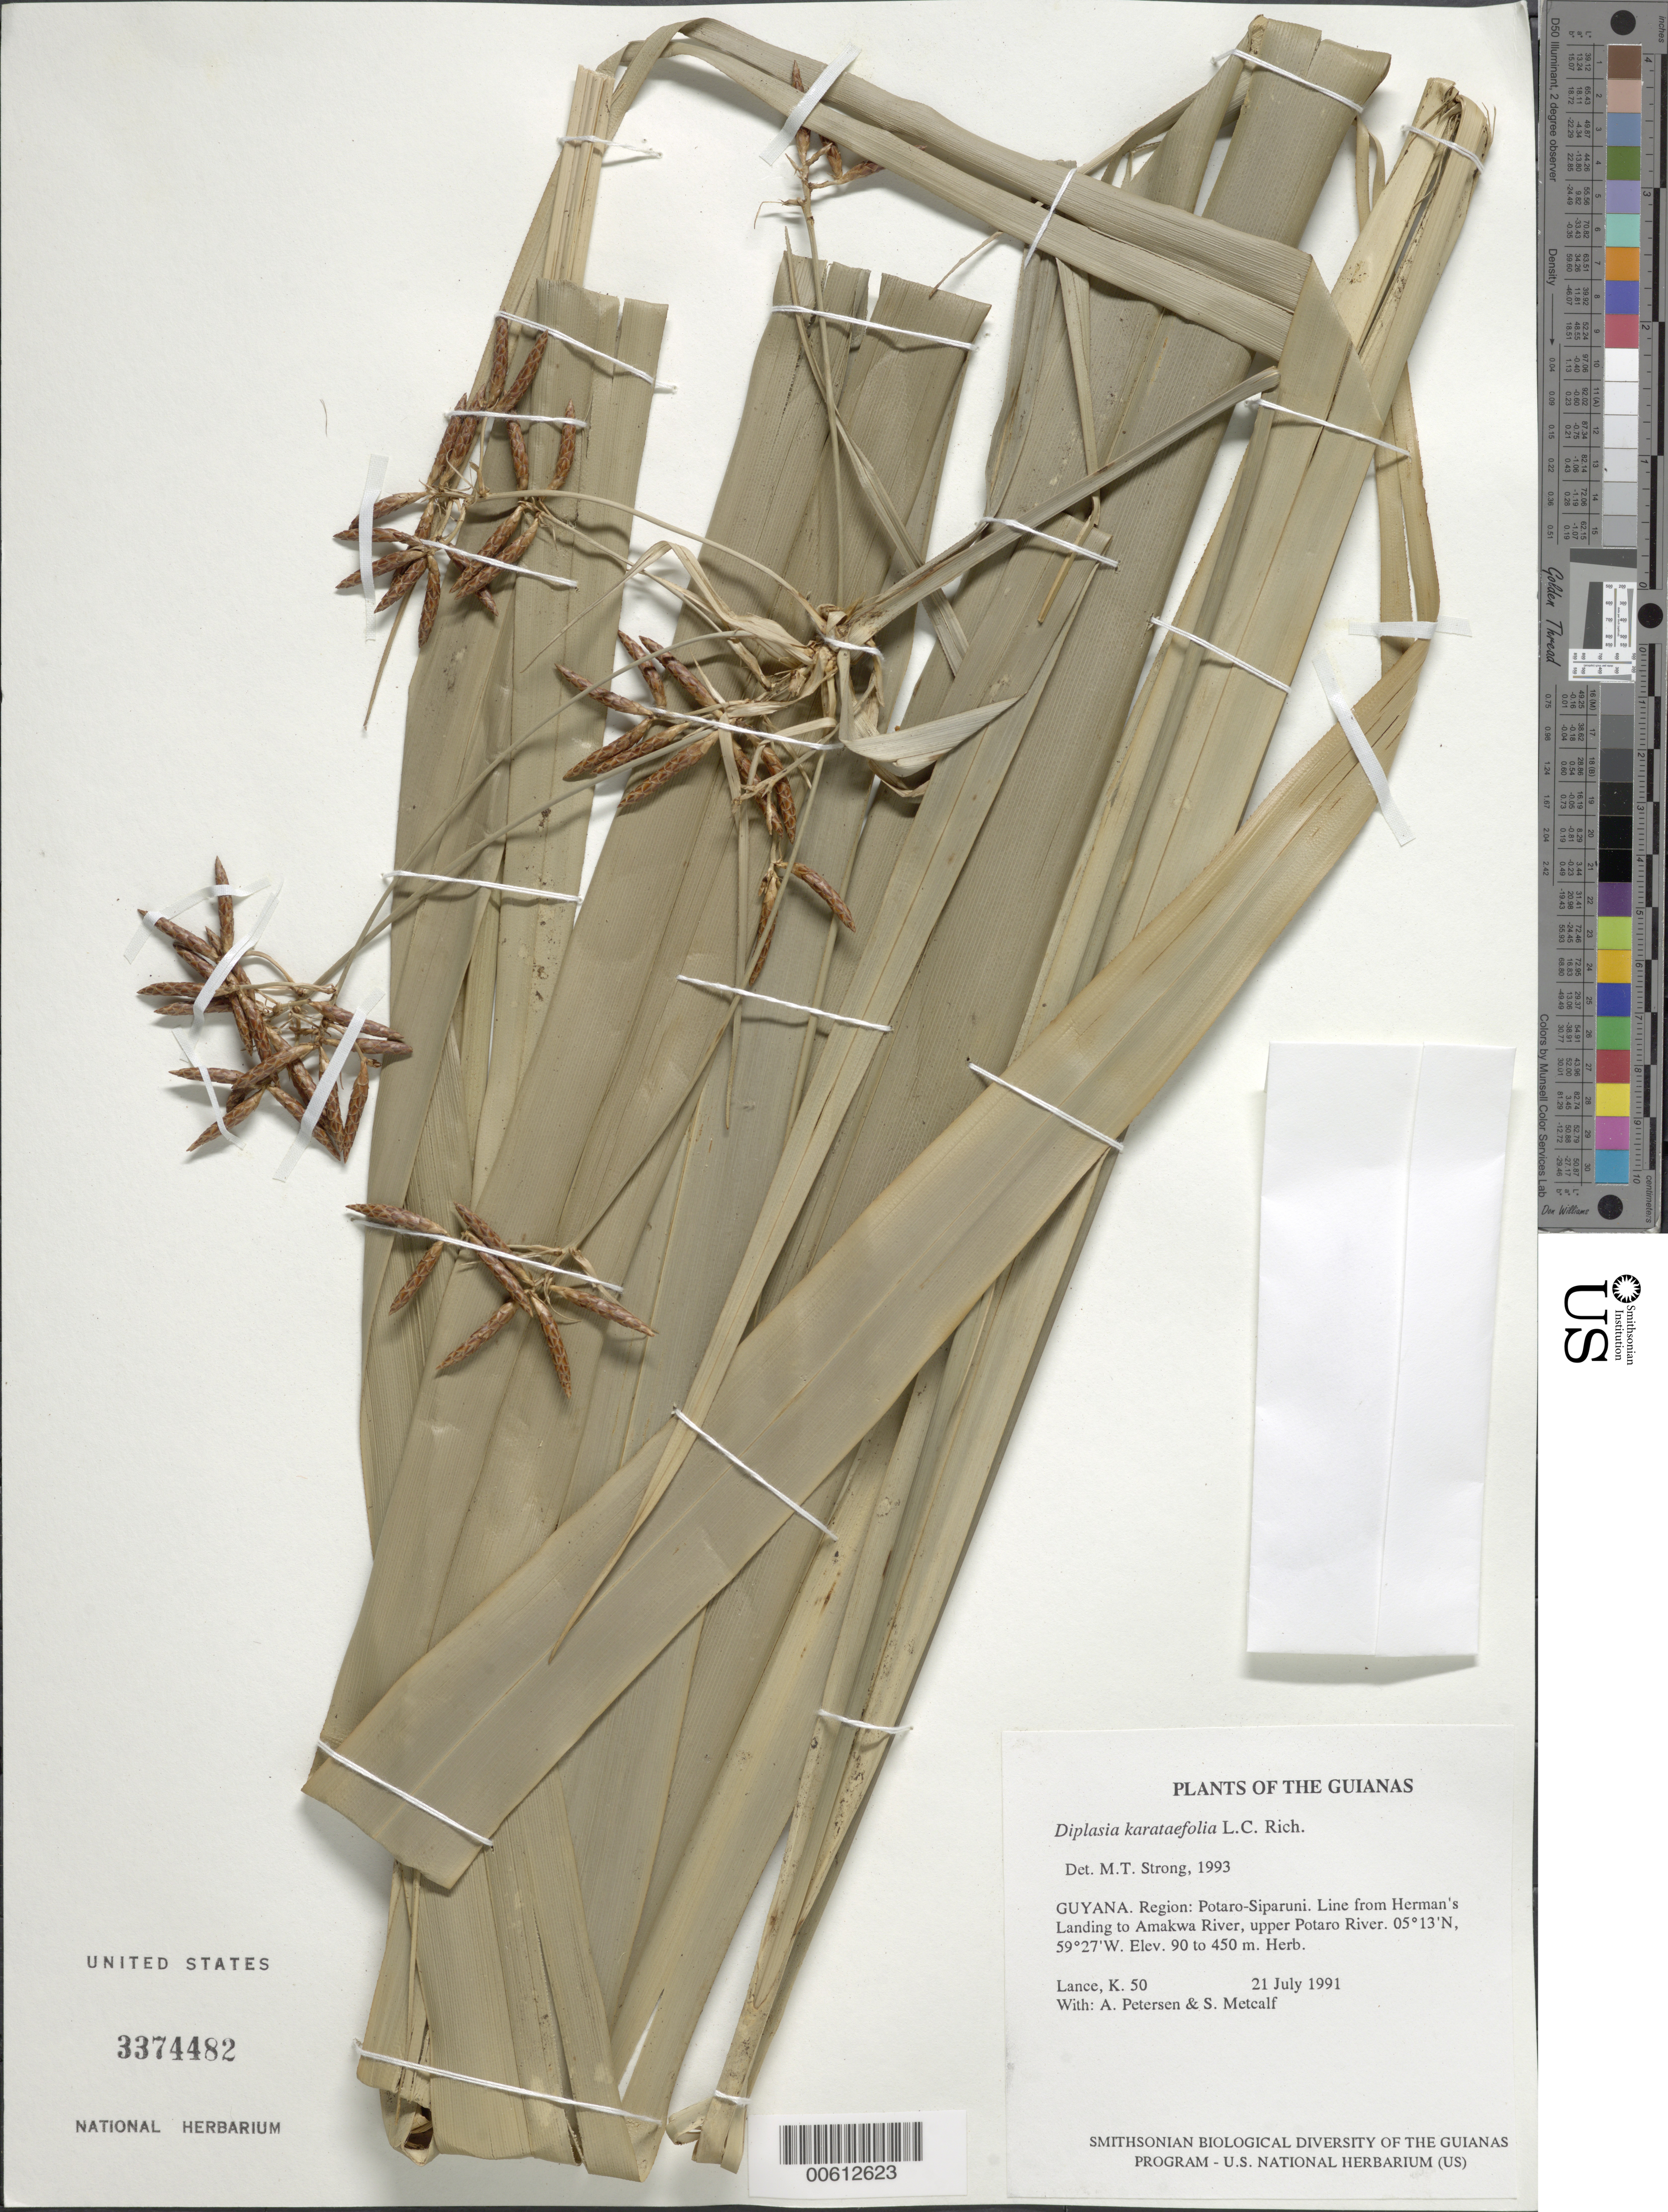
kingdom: Plantae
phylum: Tracheophyta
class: Liliopsida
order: Poales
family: Cyperaceae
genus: Diplasia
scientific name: Diplasia karatifolia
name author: Rich.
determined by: Strong, M. T., (US), Smithsonian Institution - National Museum of Natural History (UNITED STATES)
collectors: K. Lance, A. Petersen & S. Metcalf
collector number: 50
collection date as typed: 21 July 1991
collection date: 1991-07-21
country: Guyana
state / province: Potaro-Siparuni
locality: Line from Herman's Landing to Amakwa River, upper Potaro River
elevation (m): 90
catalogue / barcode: US 3374482